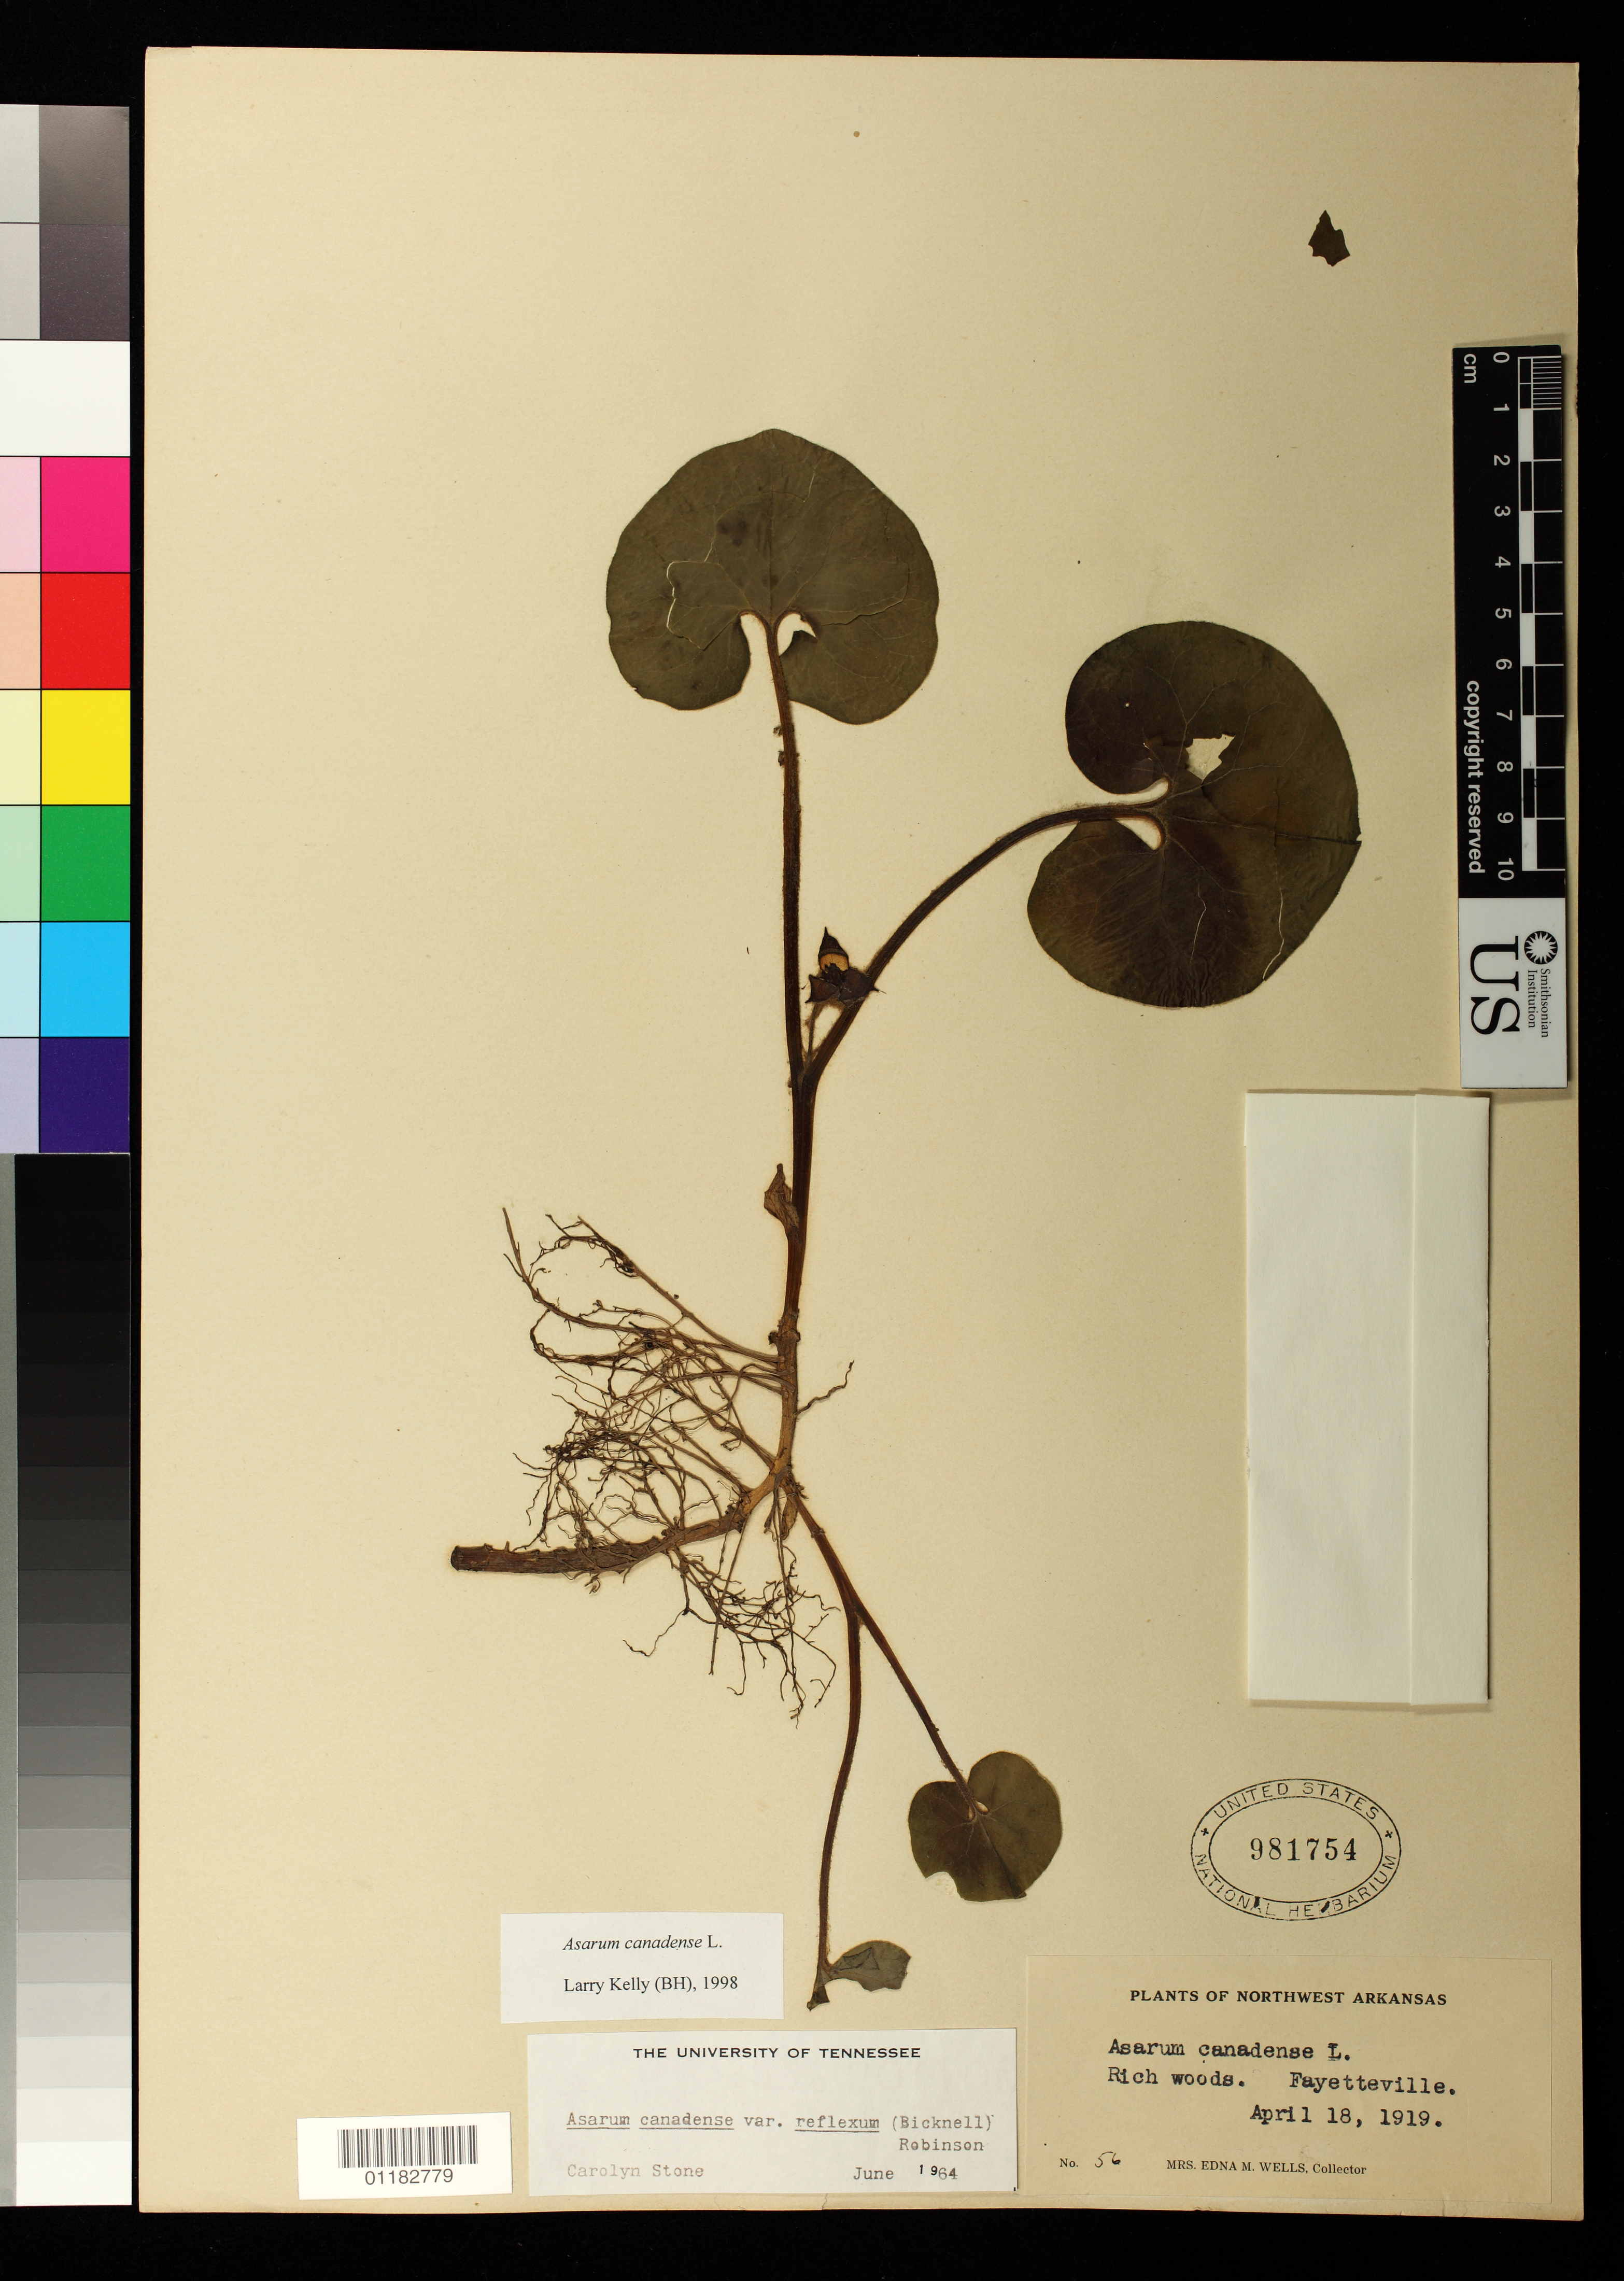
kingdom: Plantae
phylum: Tracheophyta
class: Magnoliopsida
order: Piperales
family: Aristolochiaceae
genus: Asarum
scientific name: Asarum canadense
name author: L.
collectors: E. M. Wells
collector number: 56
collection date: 1919-04-18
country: United States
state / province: Arkansas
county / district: Washington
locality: Fayetteville, Washington County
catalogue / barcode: US 981754